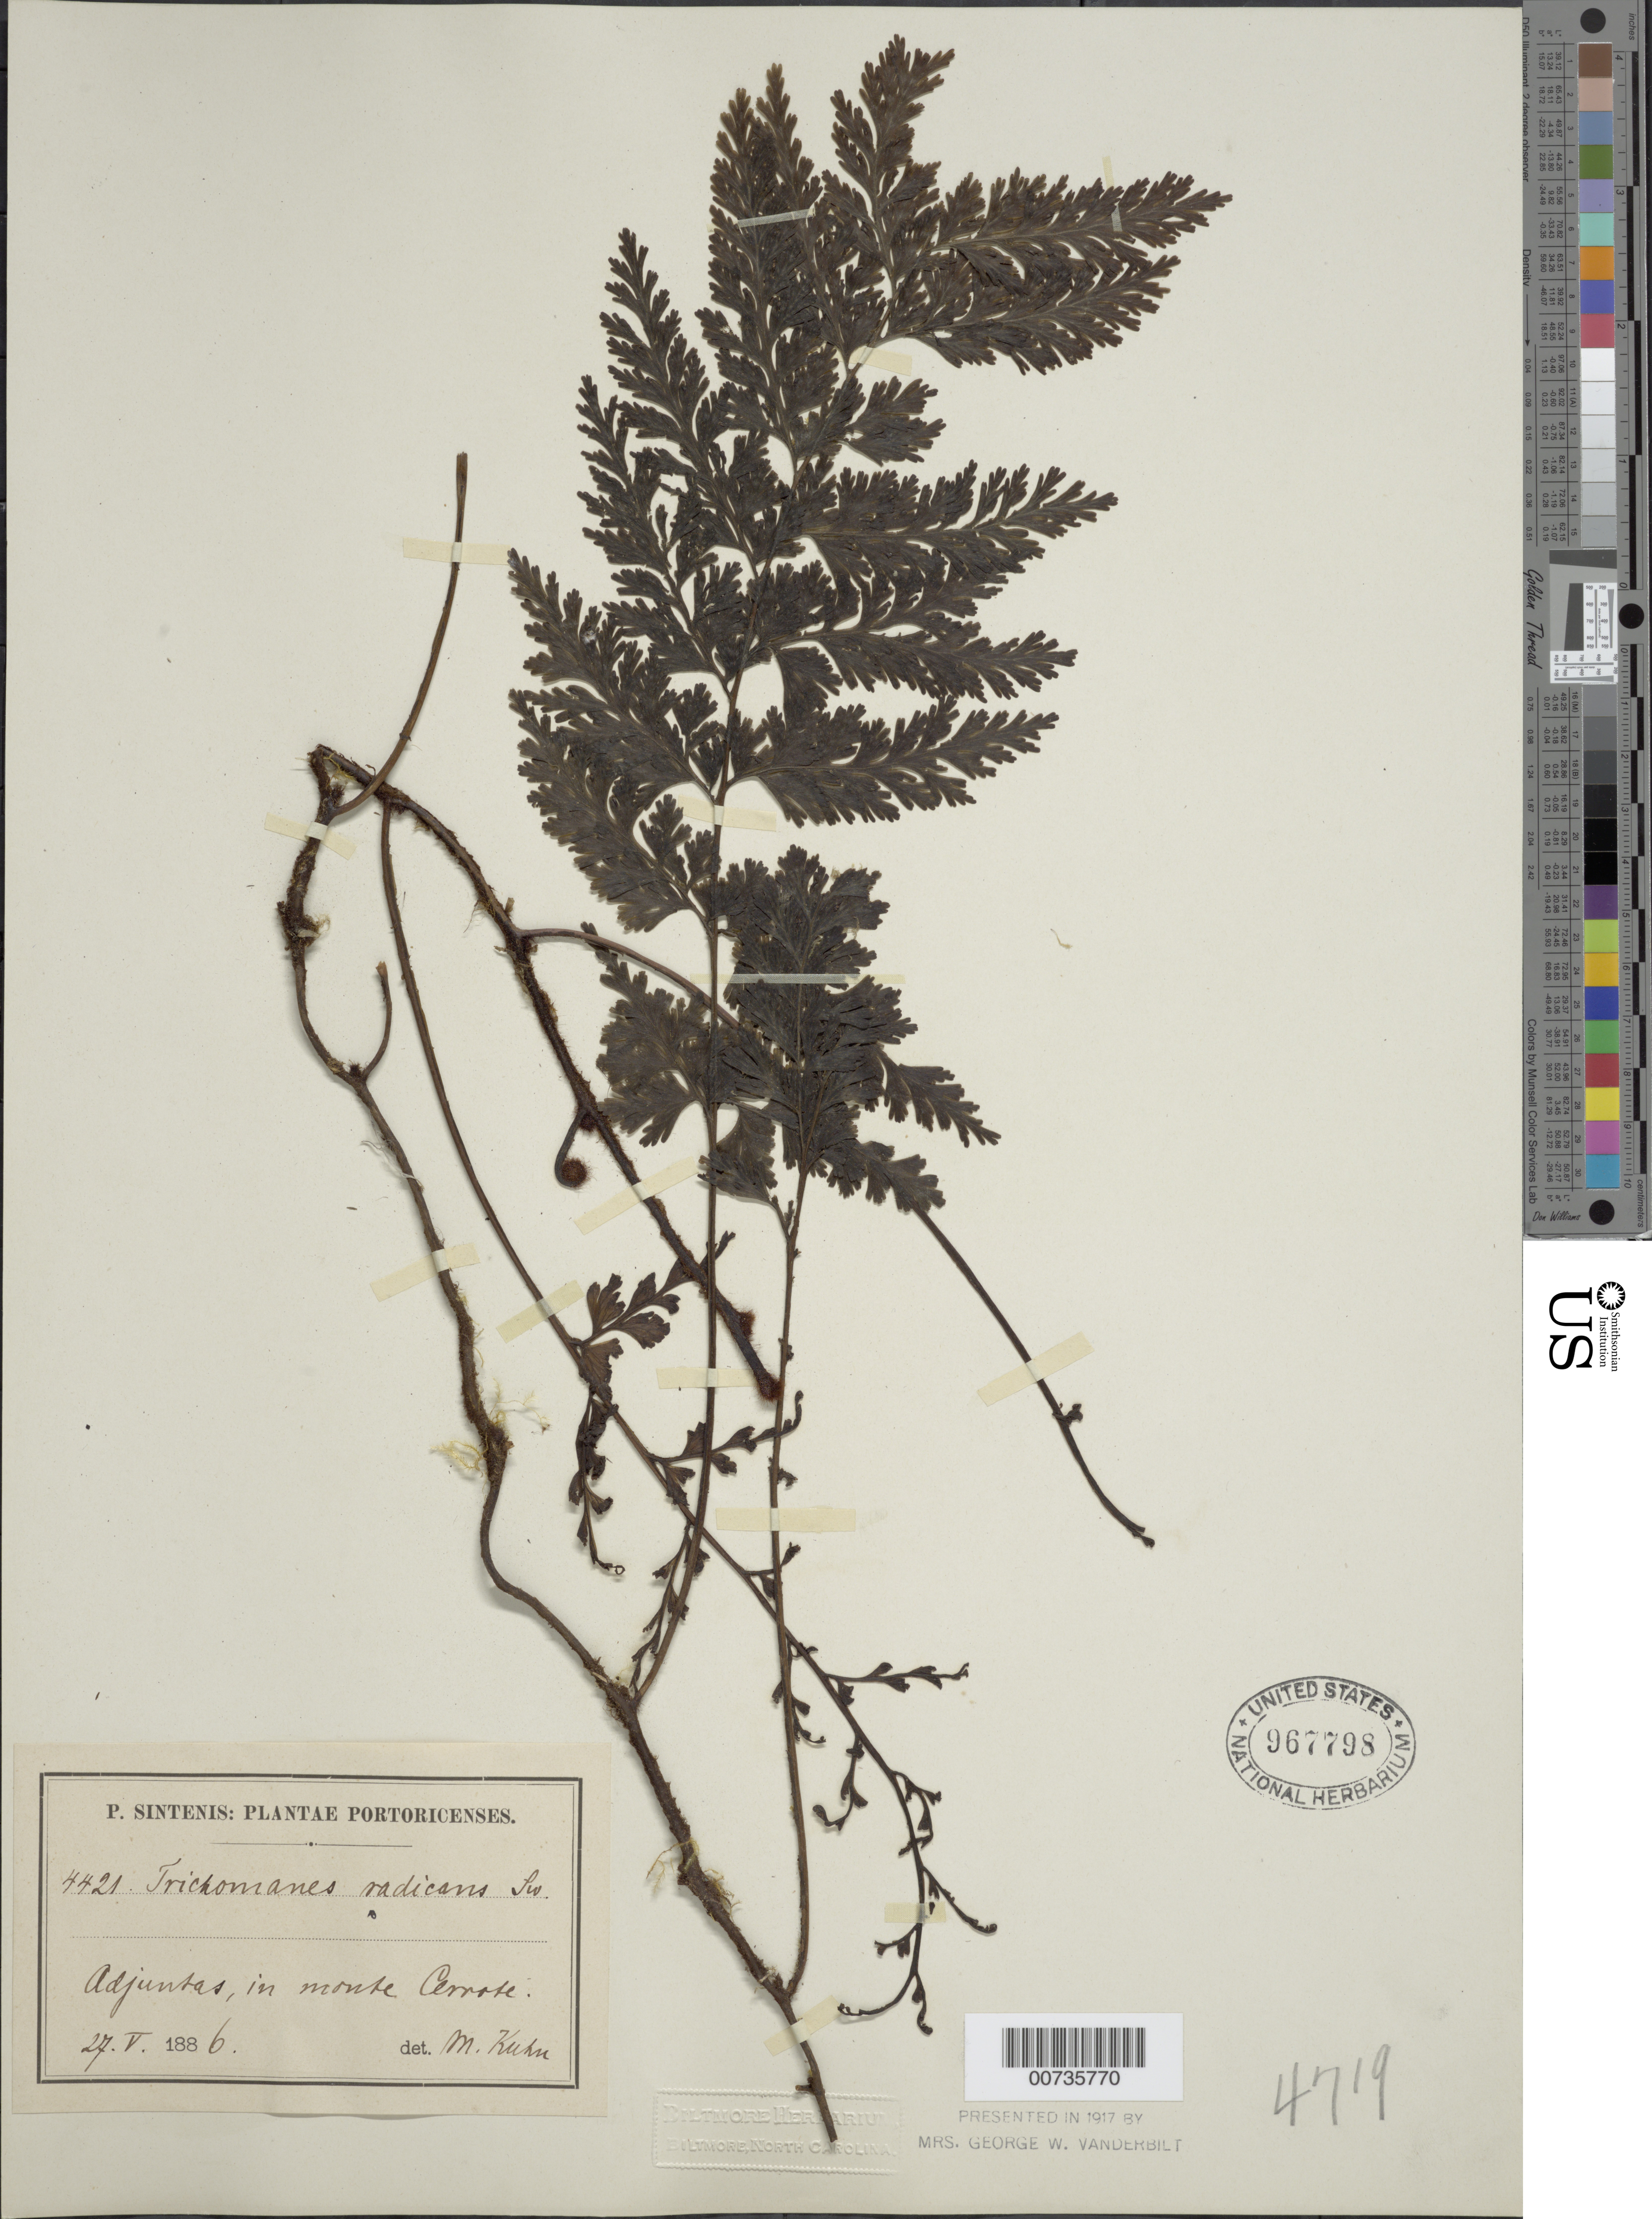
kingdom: Plantae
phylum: Tracheophyta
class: Polypodiopsida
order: Hymenophyllales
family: Hymenophyllaceae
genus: Vandenboschia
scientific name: Vandenboschia radicans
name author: (Sw.) Copel.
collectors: P. Sintenis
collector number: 4421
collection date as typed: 27 May 1886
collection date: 1886-05-27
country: Puerto Rico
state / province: Adjuntas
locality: Adjuntas, in monte Cerrote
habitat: In monte Cerrote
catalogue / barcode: US 967798